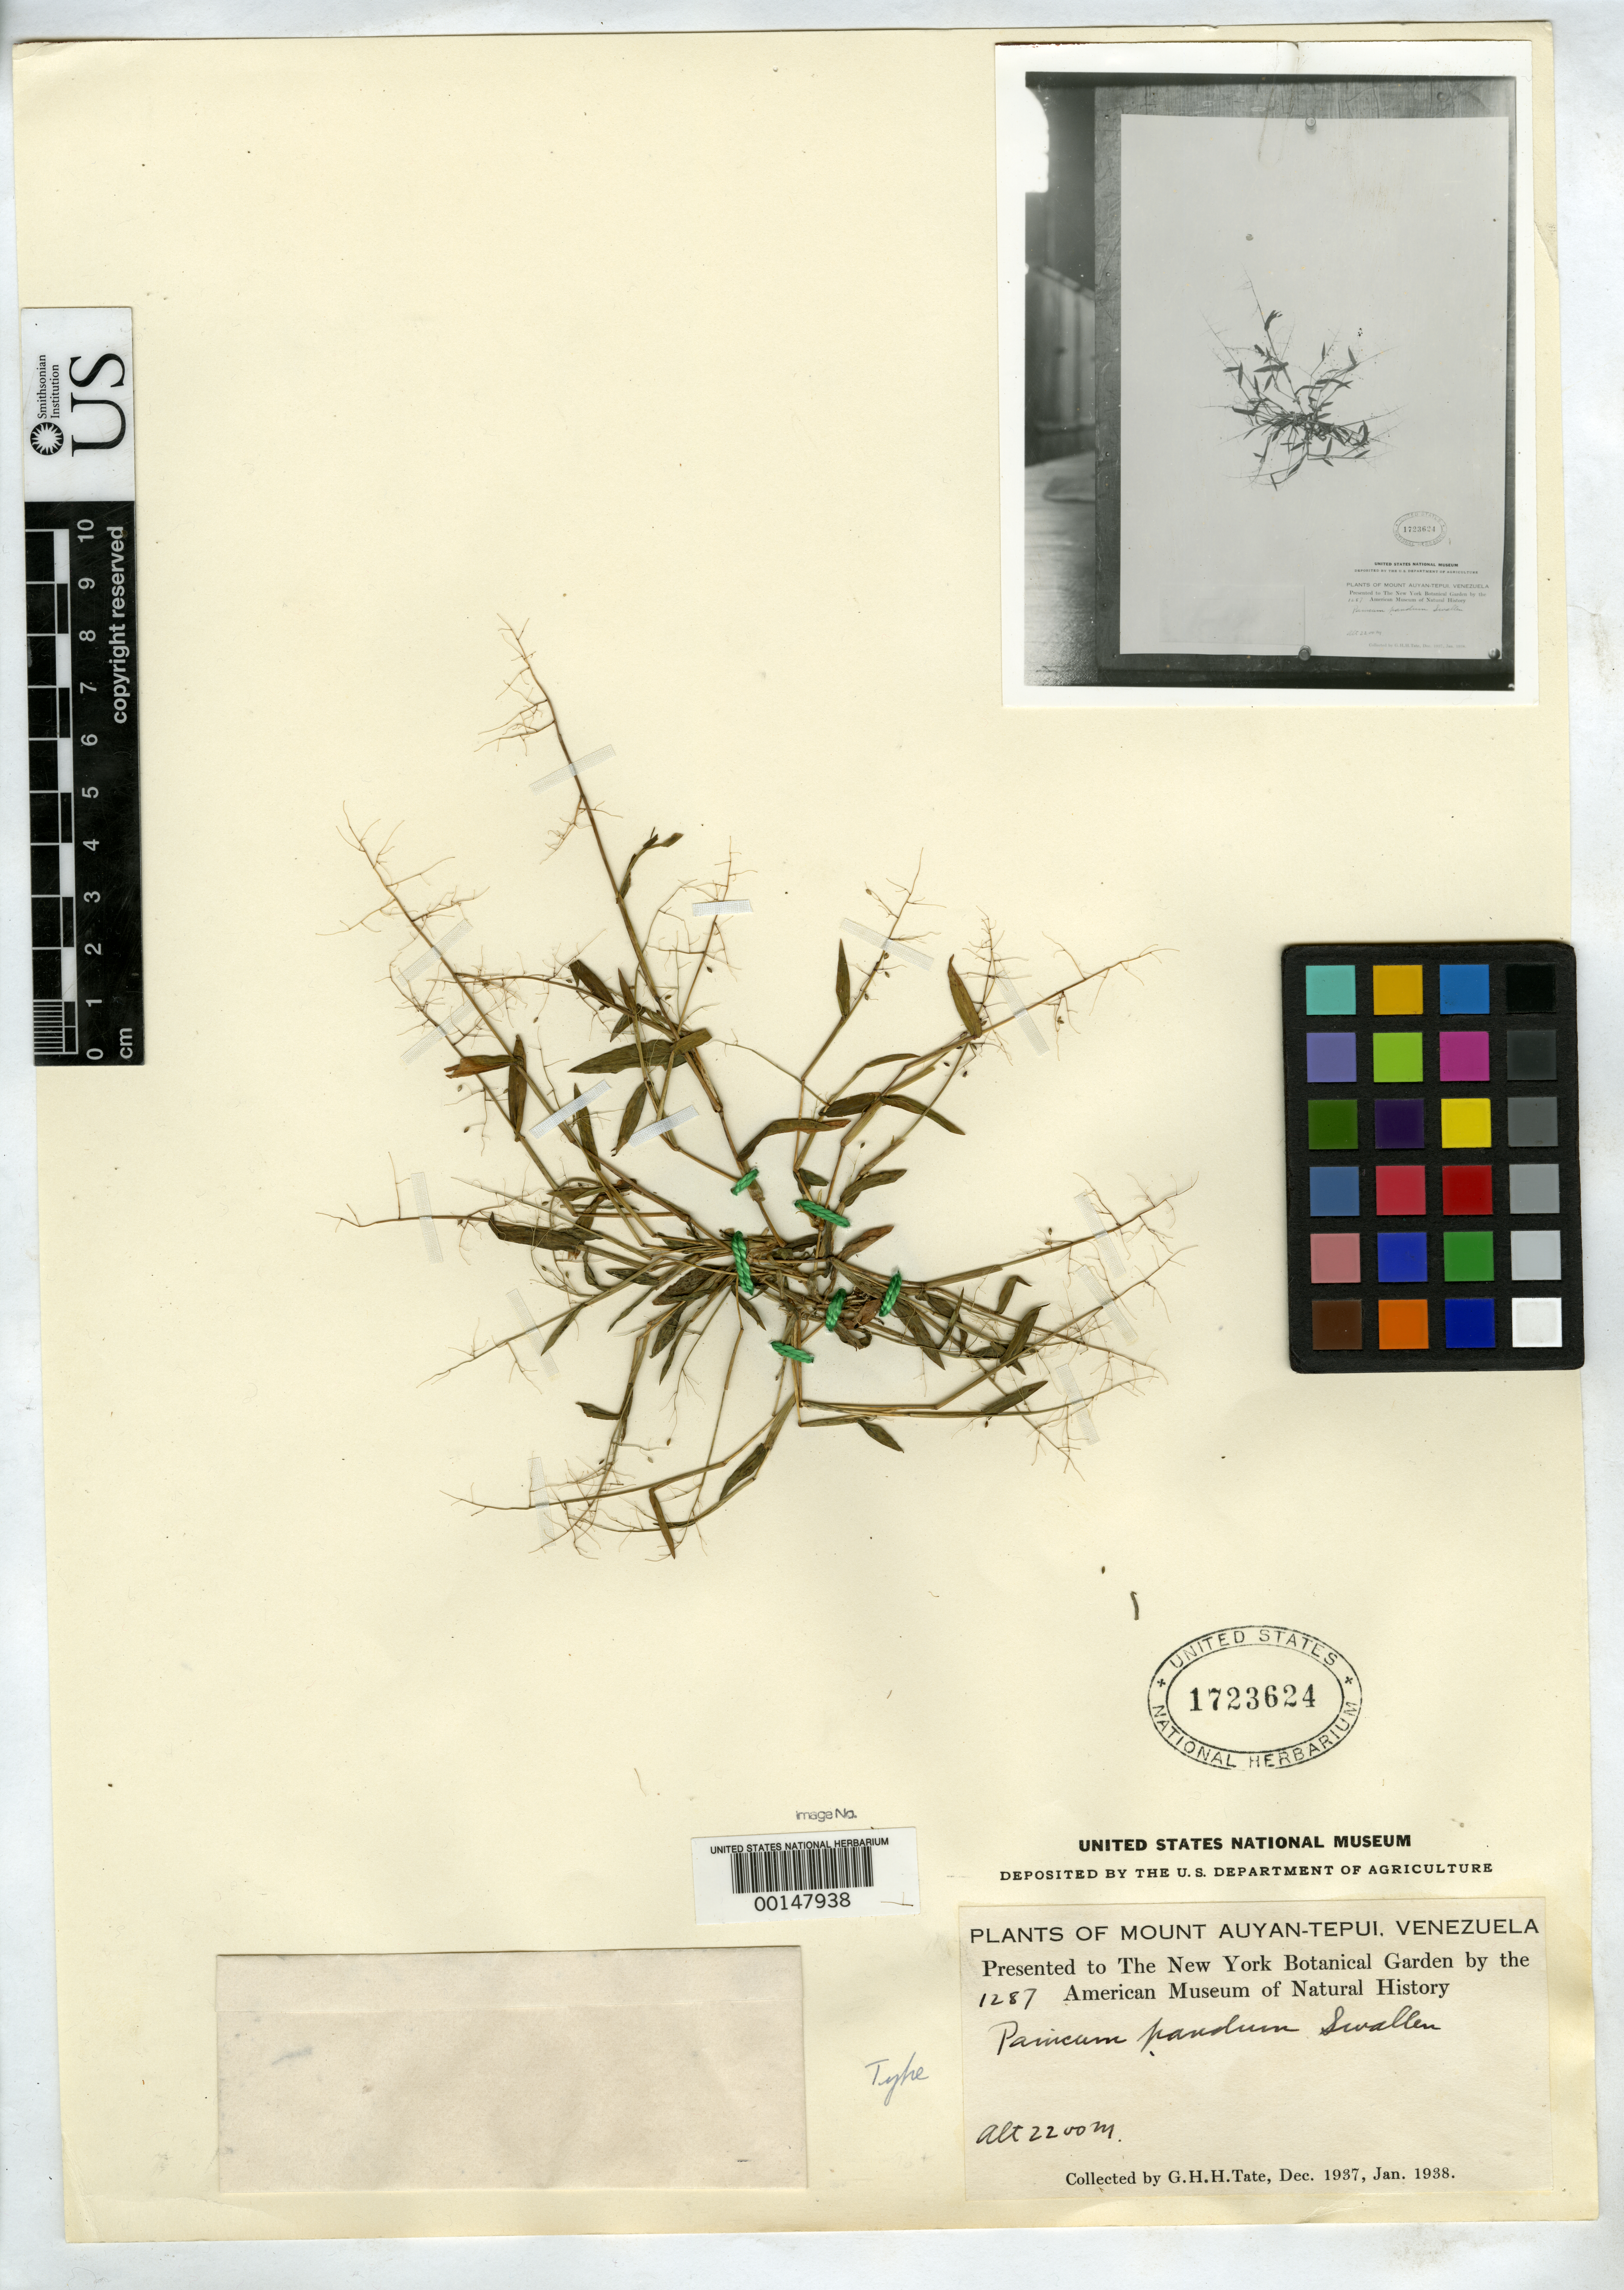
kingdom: Plantae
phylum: Tracheophyta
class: Liliopsida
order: Poales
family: Poaceae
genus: Panicum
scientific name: Panicum pandum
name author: Swallen in Gleason & Killip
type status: Holotype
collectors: G. H. H.Tate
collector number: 1287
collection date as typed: Dec 1937 to -- Jan 1938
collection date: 1937-12/1938-01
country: Venezuela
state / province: Bolivar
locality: Mt. Auyan-tepui.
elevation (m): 2200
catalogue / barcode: US 1723624